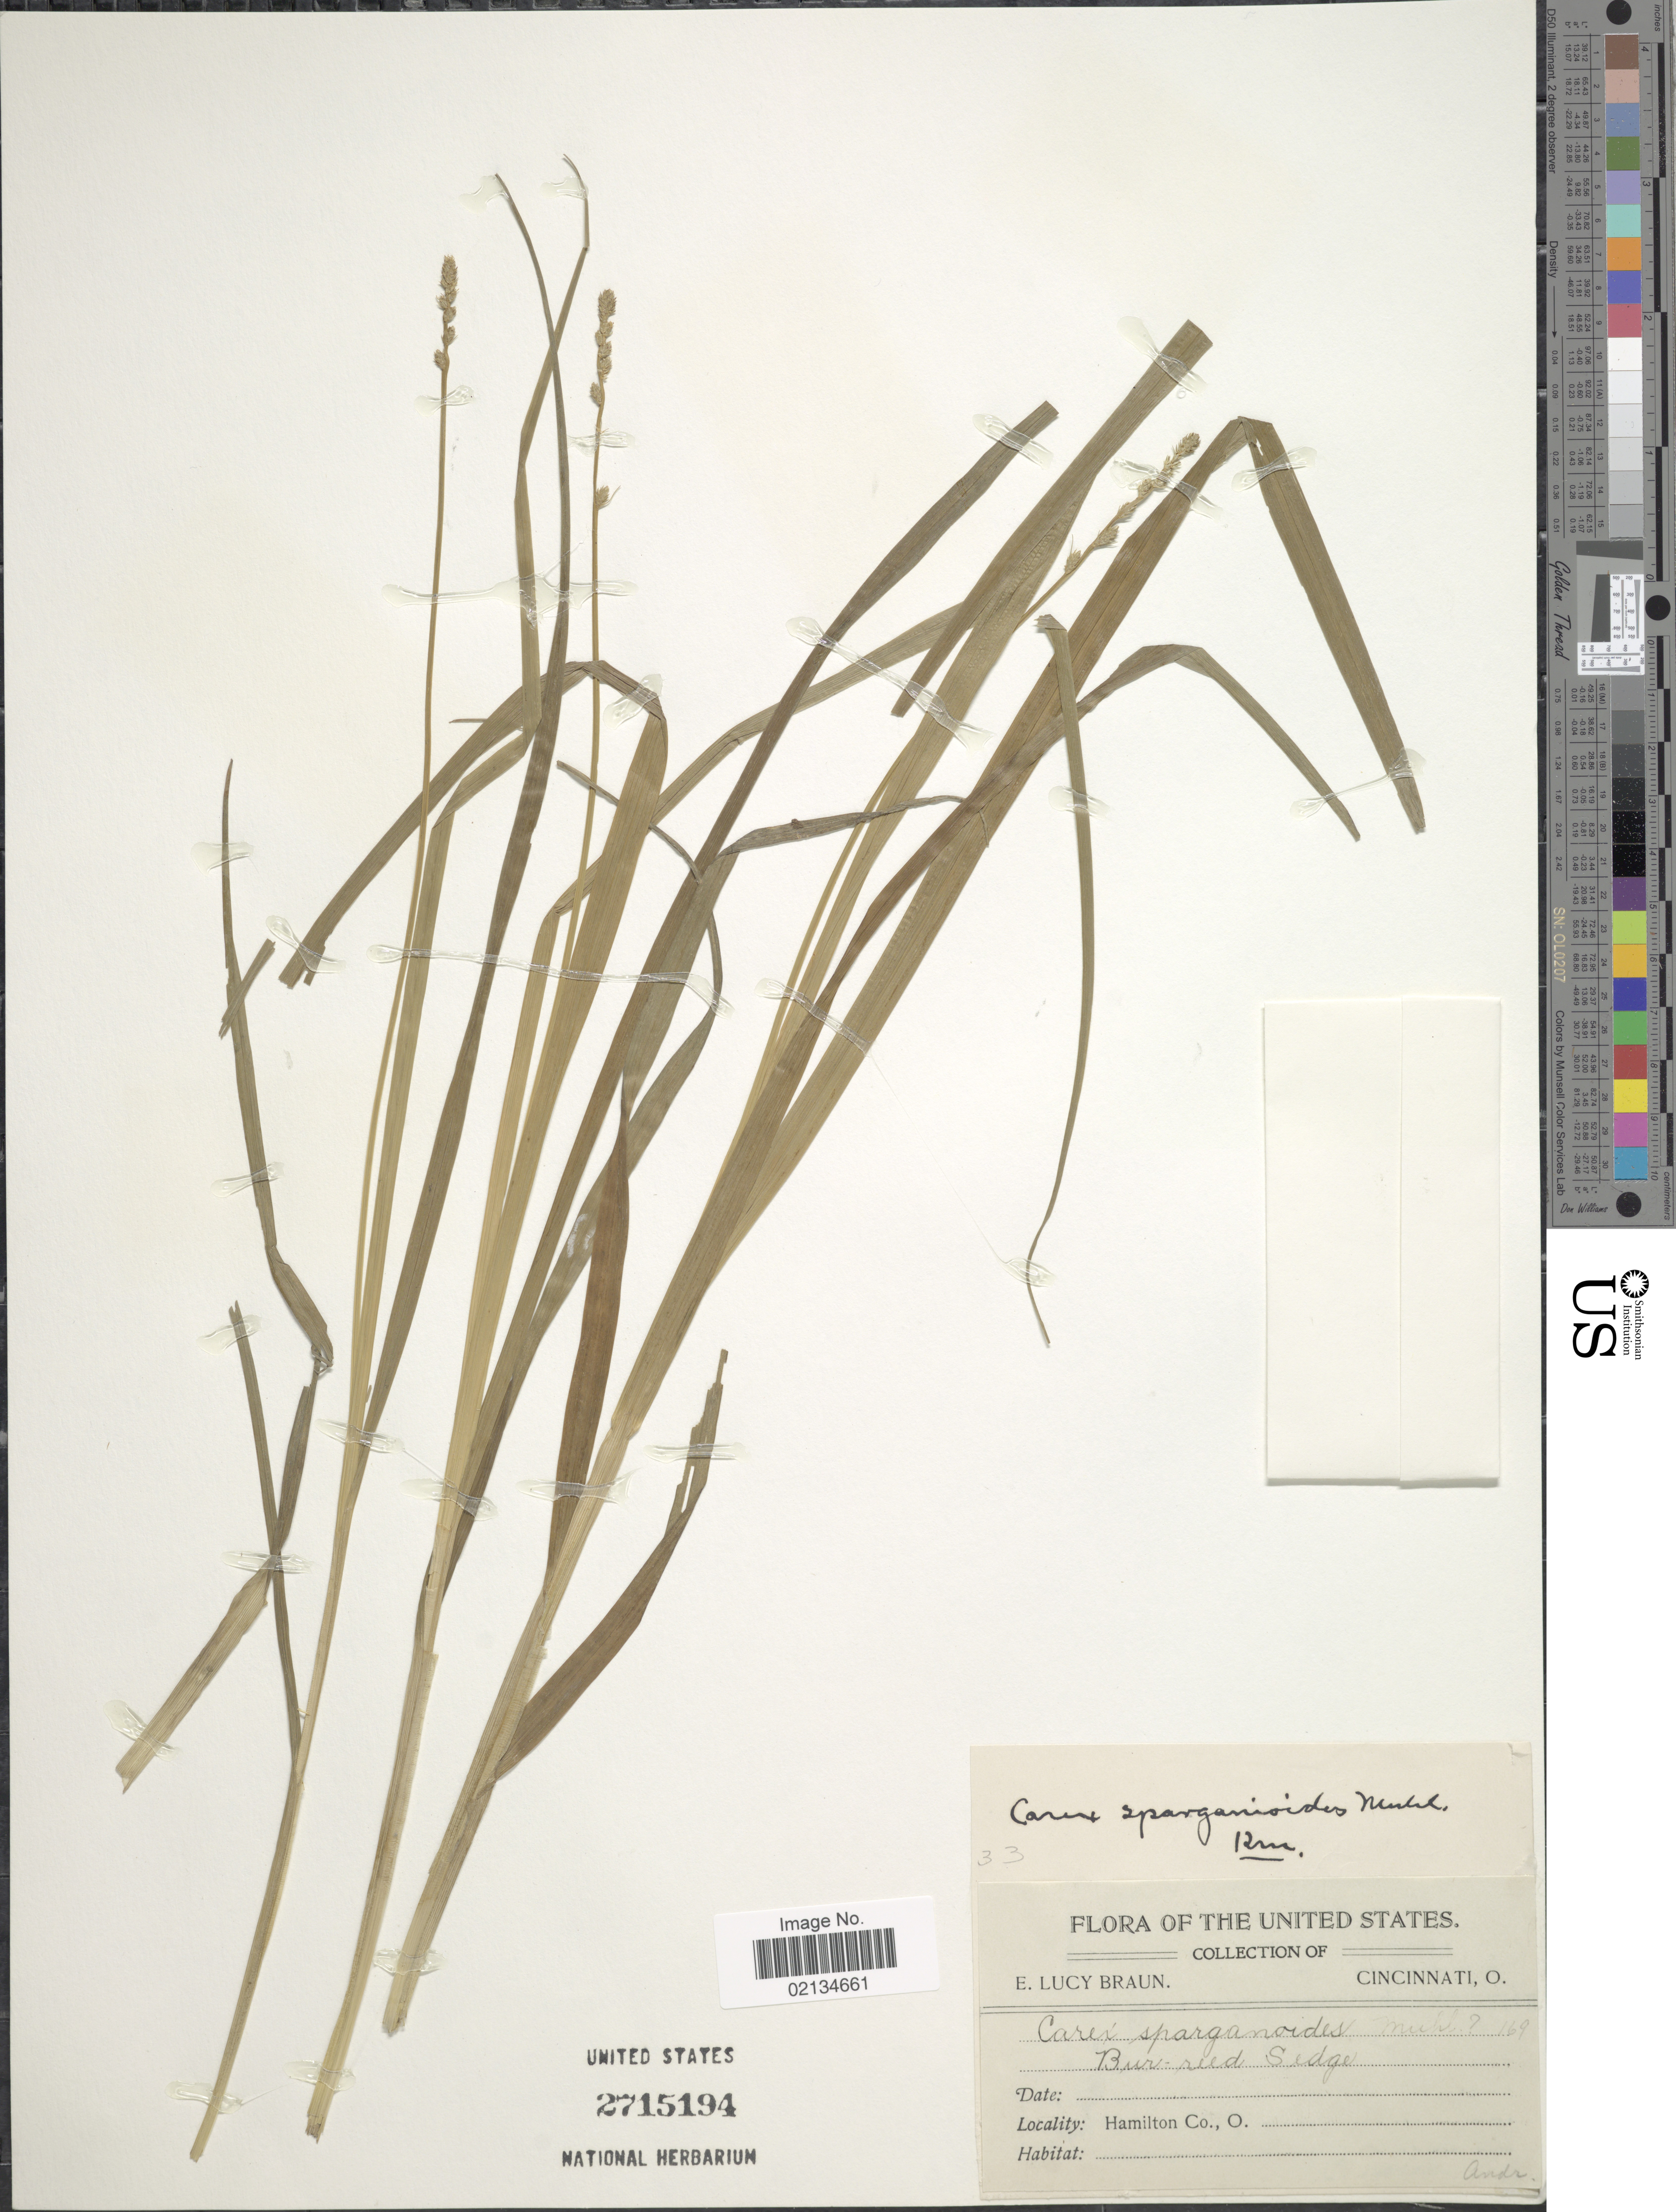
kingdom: Plantae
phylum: Tracheophyta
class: Liliopsida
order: Poales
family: Cyperaceae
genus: Carex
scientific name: Carex sparganioides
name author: Muhl. ex Willd.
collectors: E. L. Braun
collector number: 169?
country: United States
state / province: Ohio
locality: Hamilton Co., Bur-reed Sedge.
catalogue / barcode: US 2715194